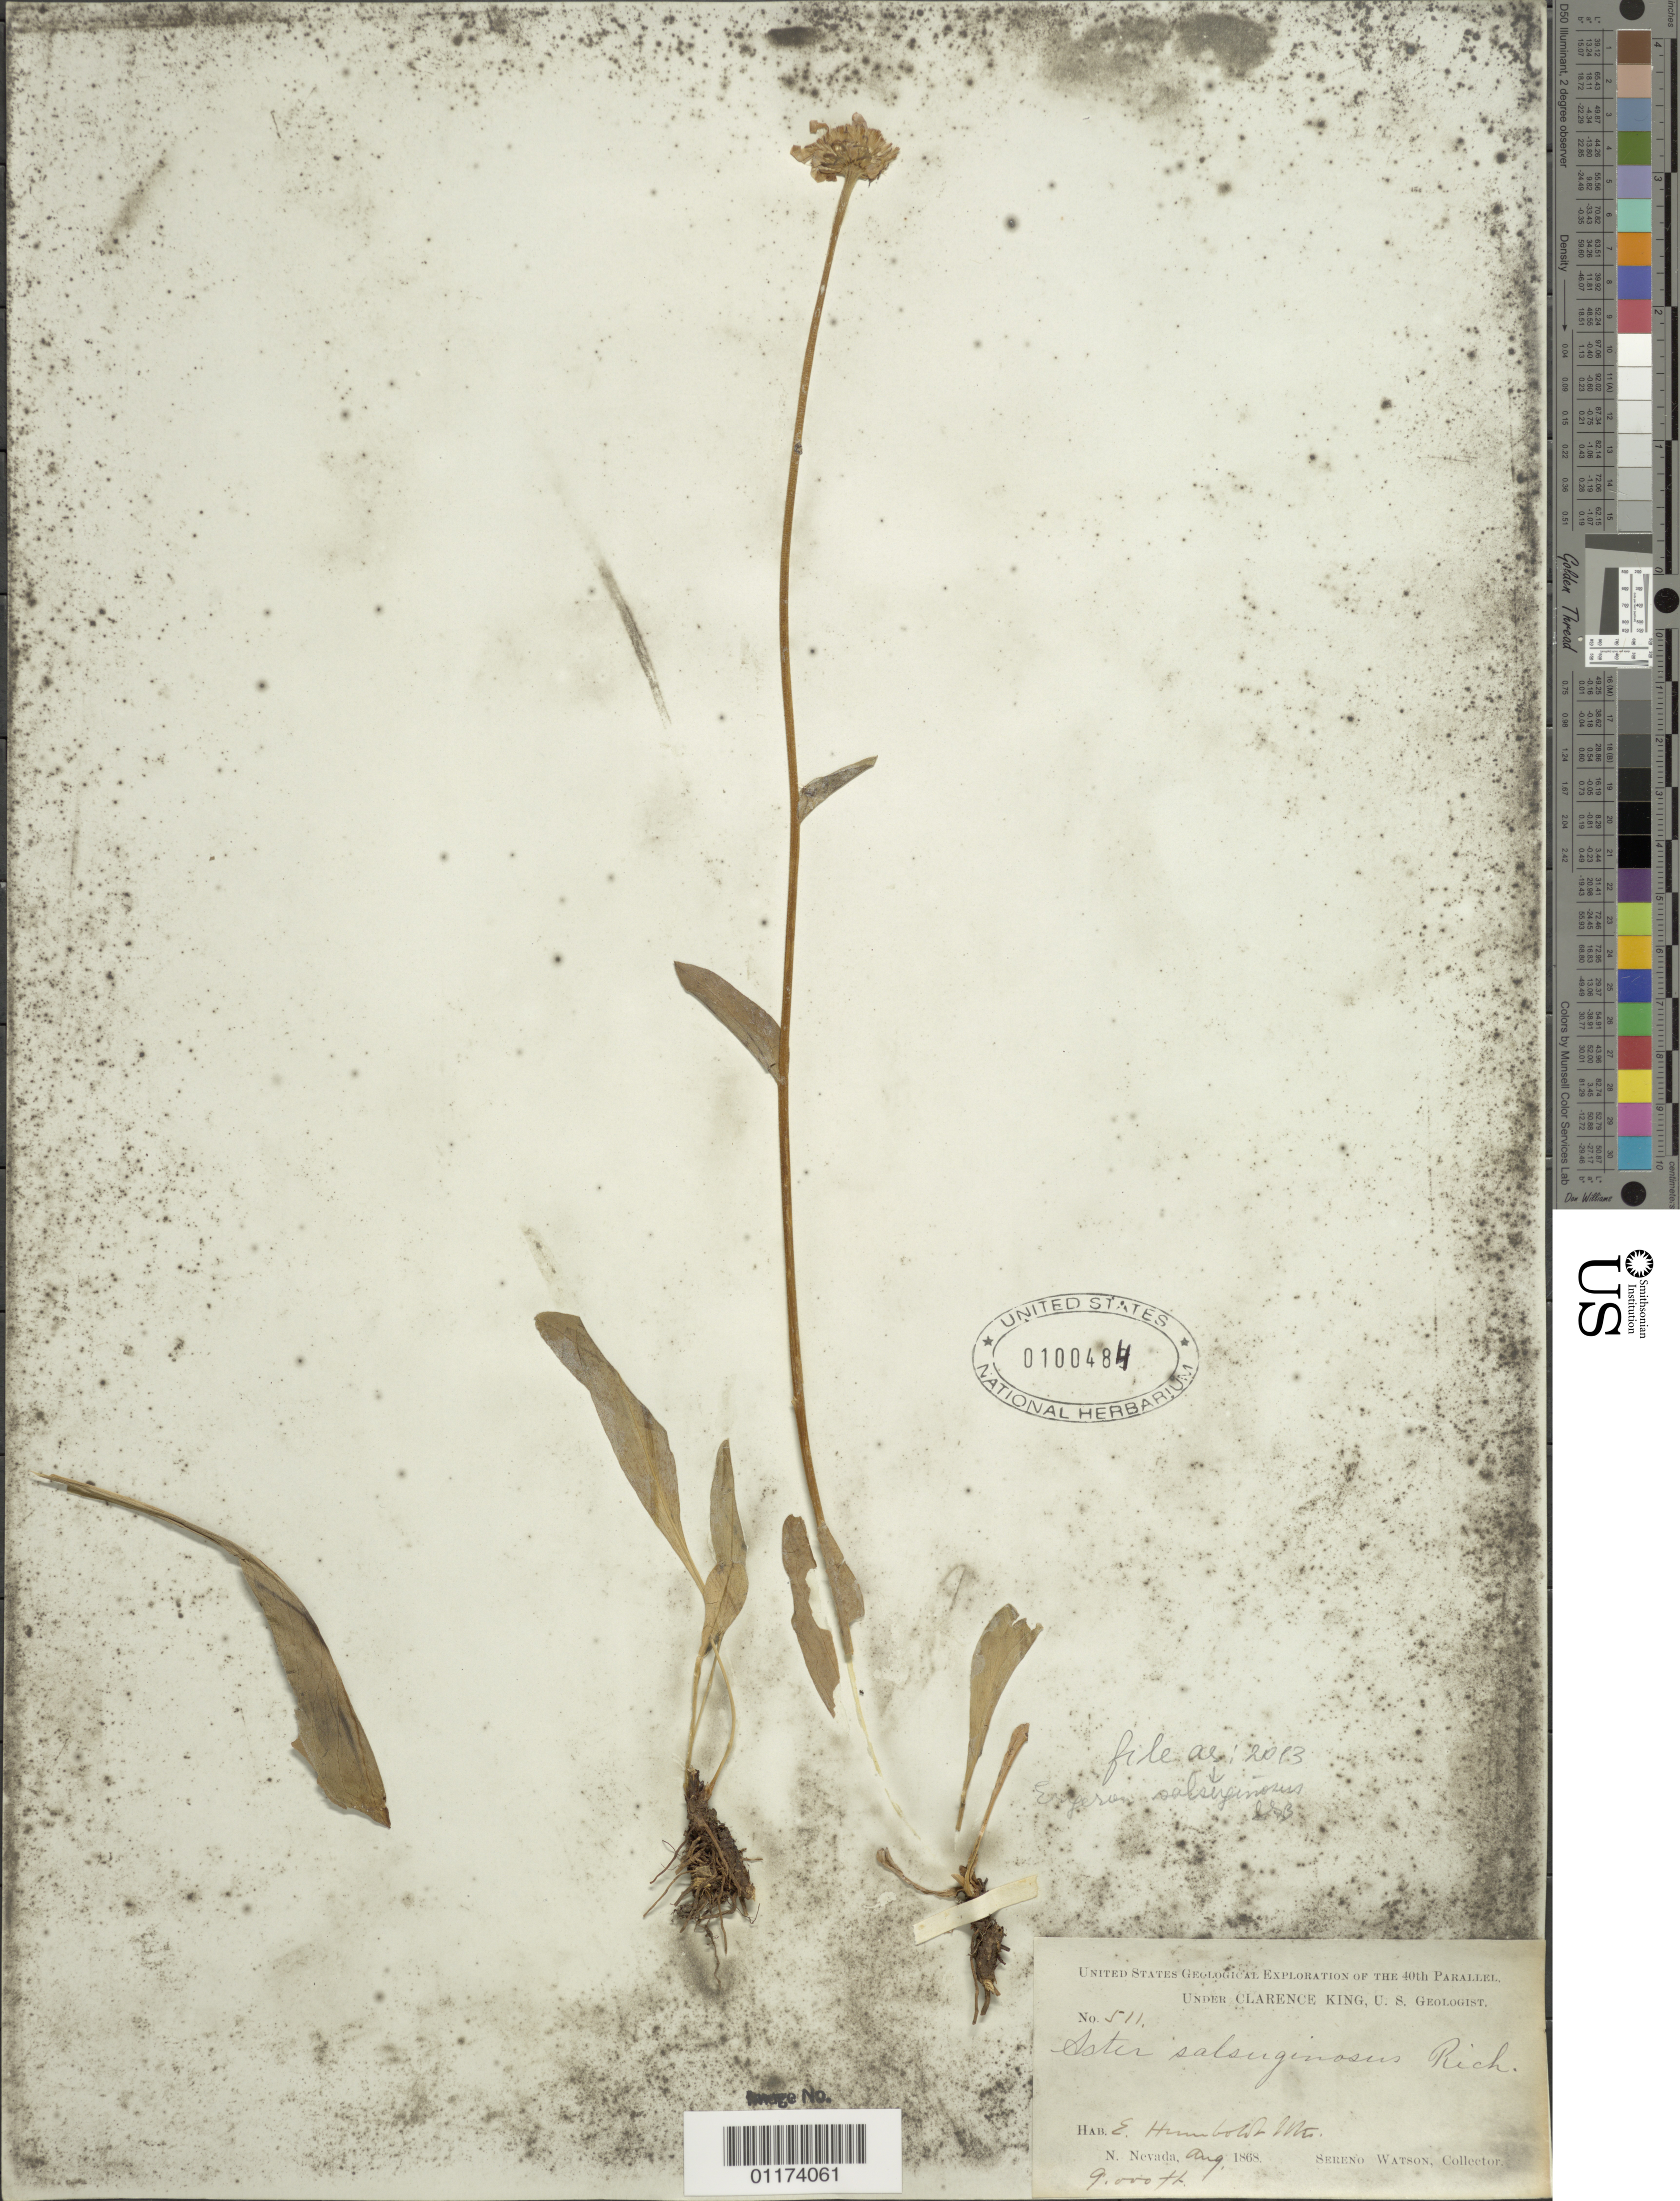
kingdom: Plantae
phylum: Tracheophyta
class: Magnoliopsida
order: Asterales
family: Asteraceae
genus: Erigeron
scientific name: Erigeron salsuginosus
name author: (Richardson ex R. Br.) A. Gray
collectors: S. Watson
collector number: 511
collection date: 1868-08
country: United States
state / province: Nevada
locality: E. Humboldt Mts., N. Nevada.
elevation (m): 2743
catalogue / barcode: US 100484